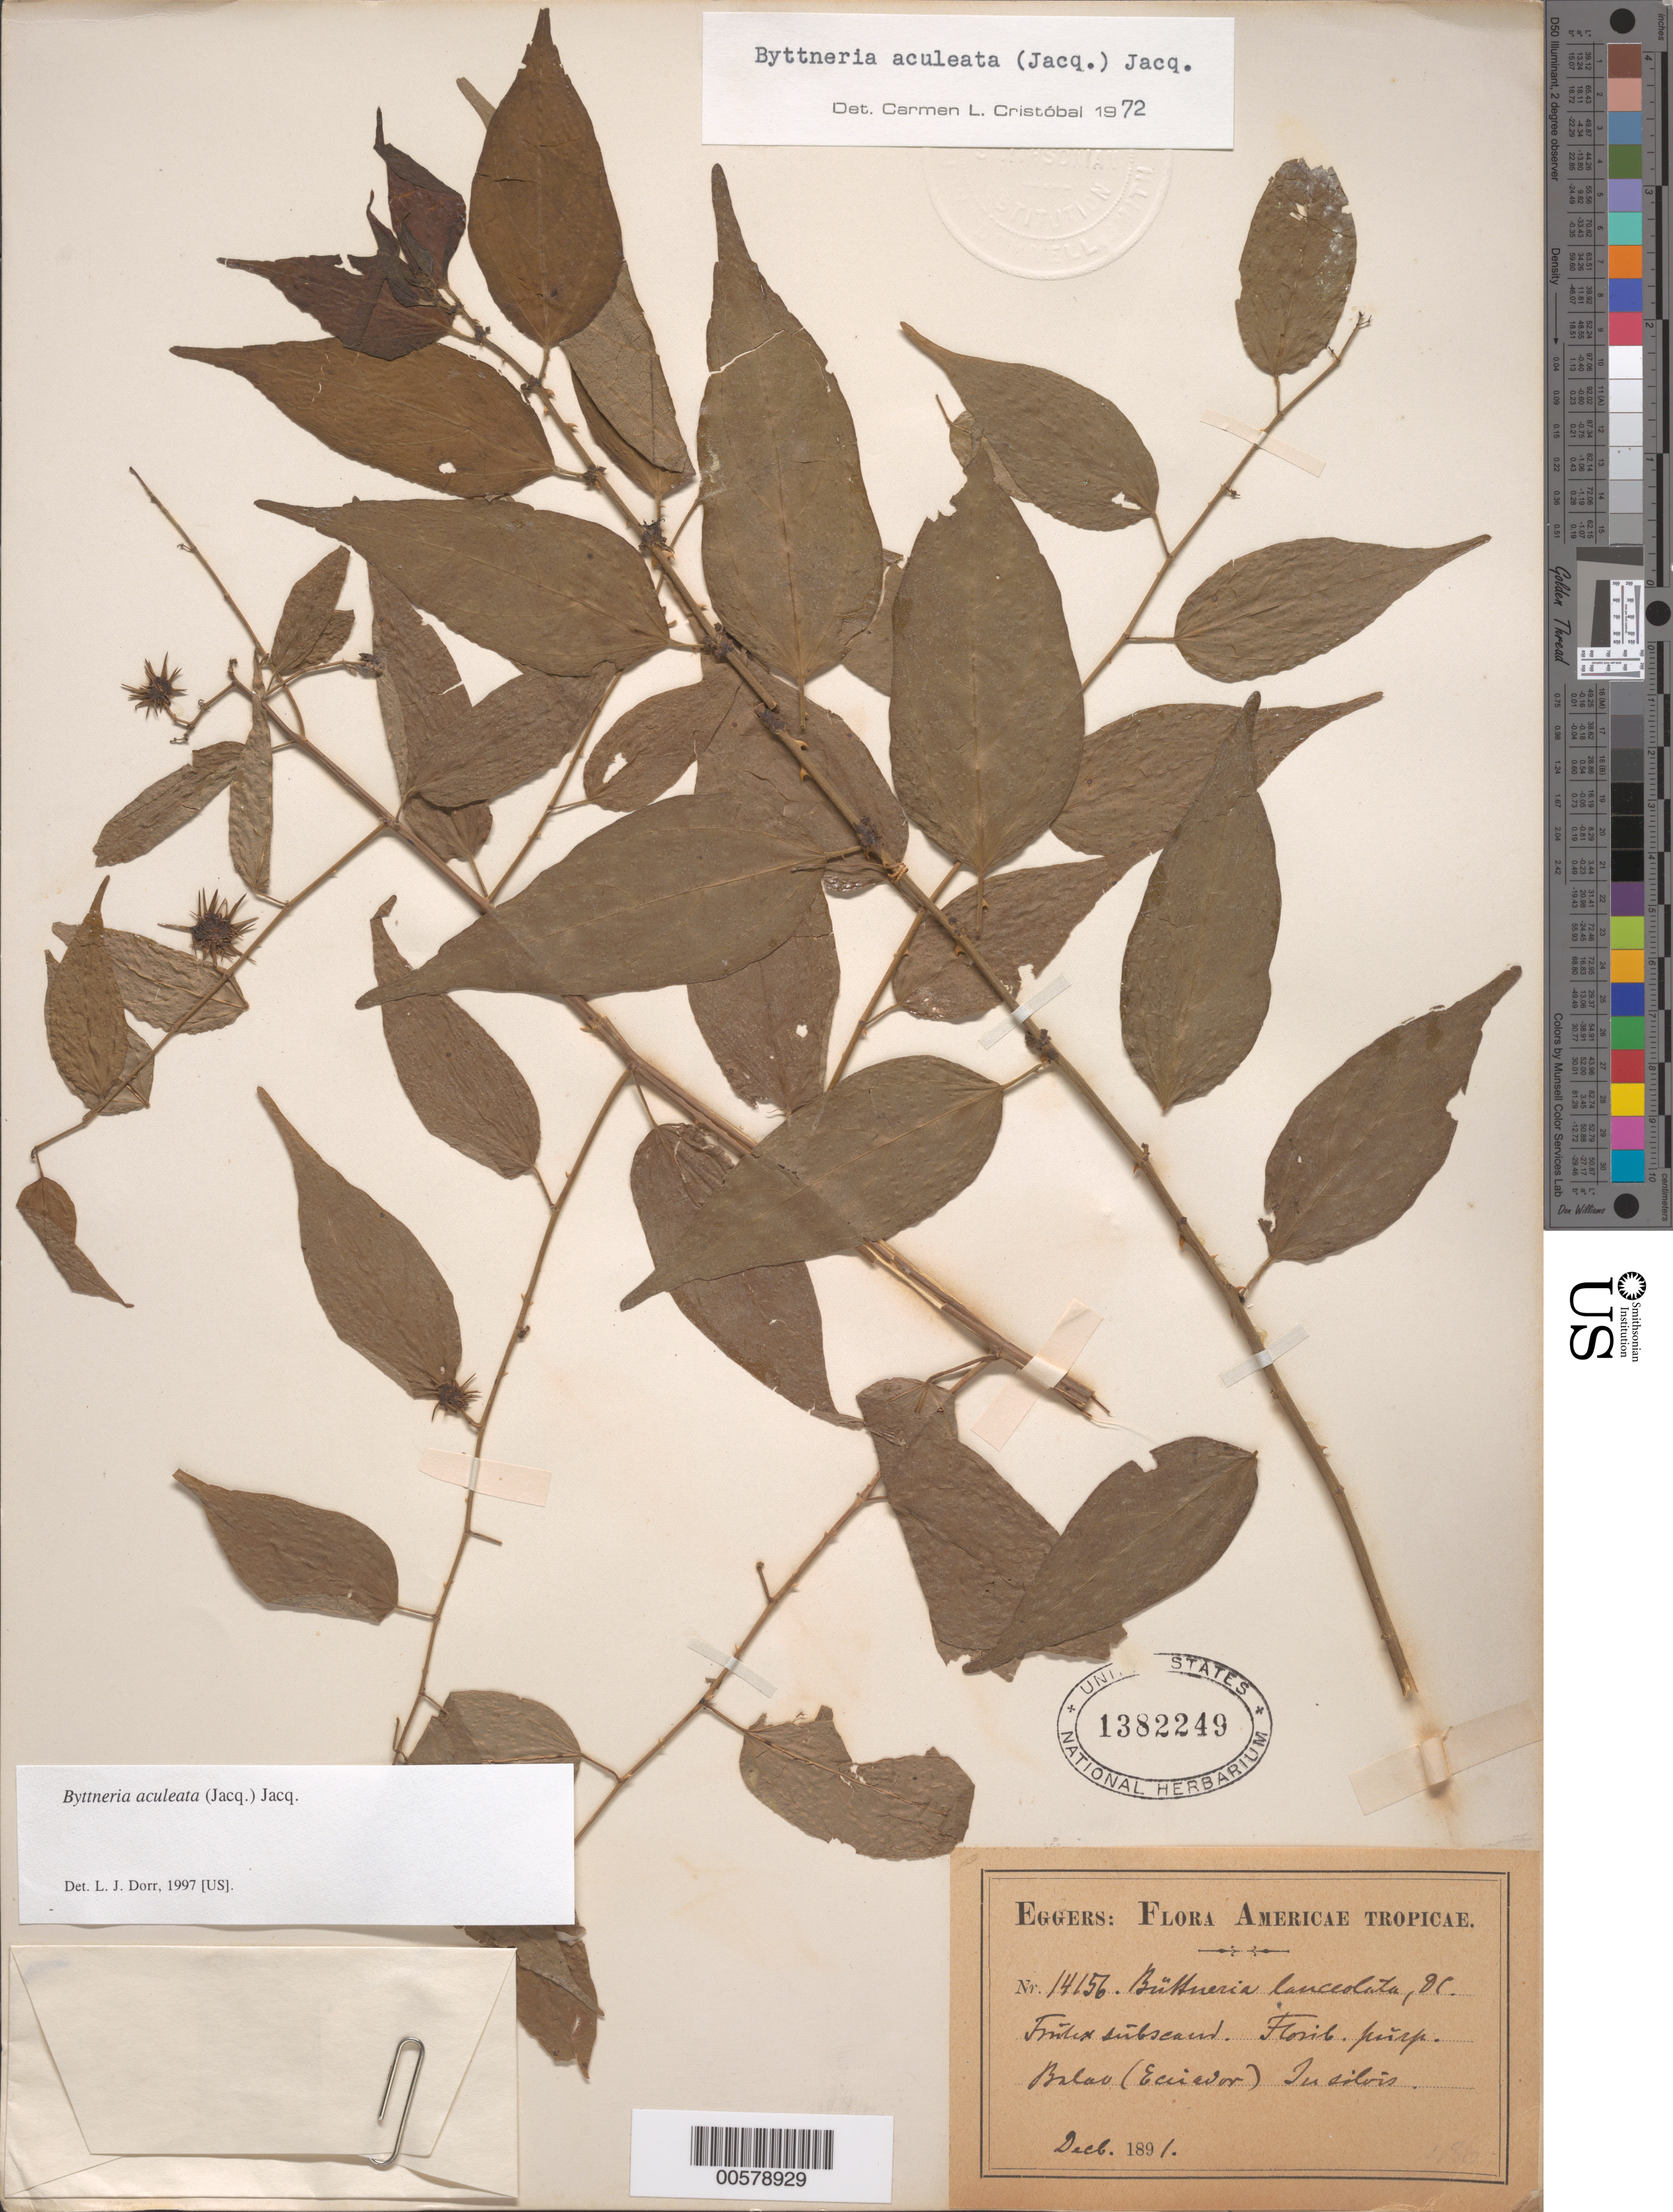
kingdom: Plantae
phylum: Tracheophyta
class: Magnoliopsida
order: Malvales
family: Malvaceae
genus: Byttneria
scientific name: Byttneria aculeata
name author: (Jacq.) Jacq.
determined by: Cristóbal, C. L.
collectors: H. F. A. von Eggers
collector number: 14156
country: Ecuador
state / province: Guayas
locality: Balao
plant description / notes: NY, US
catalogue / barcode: US 1382249